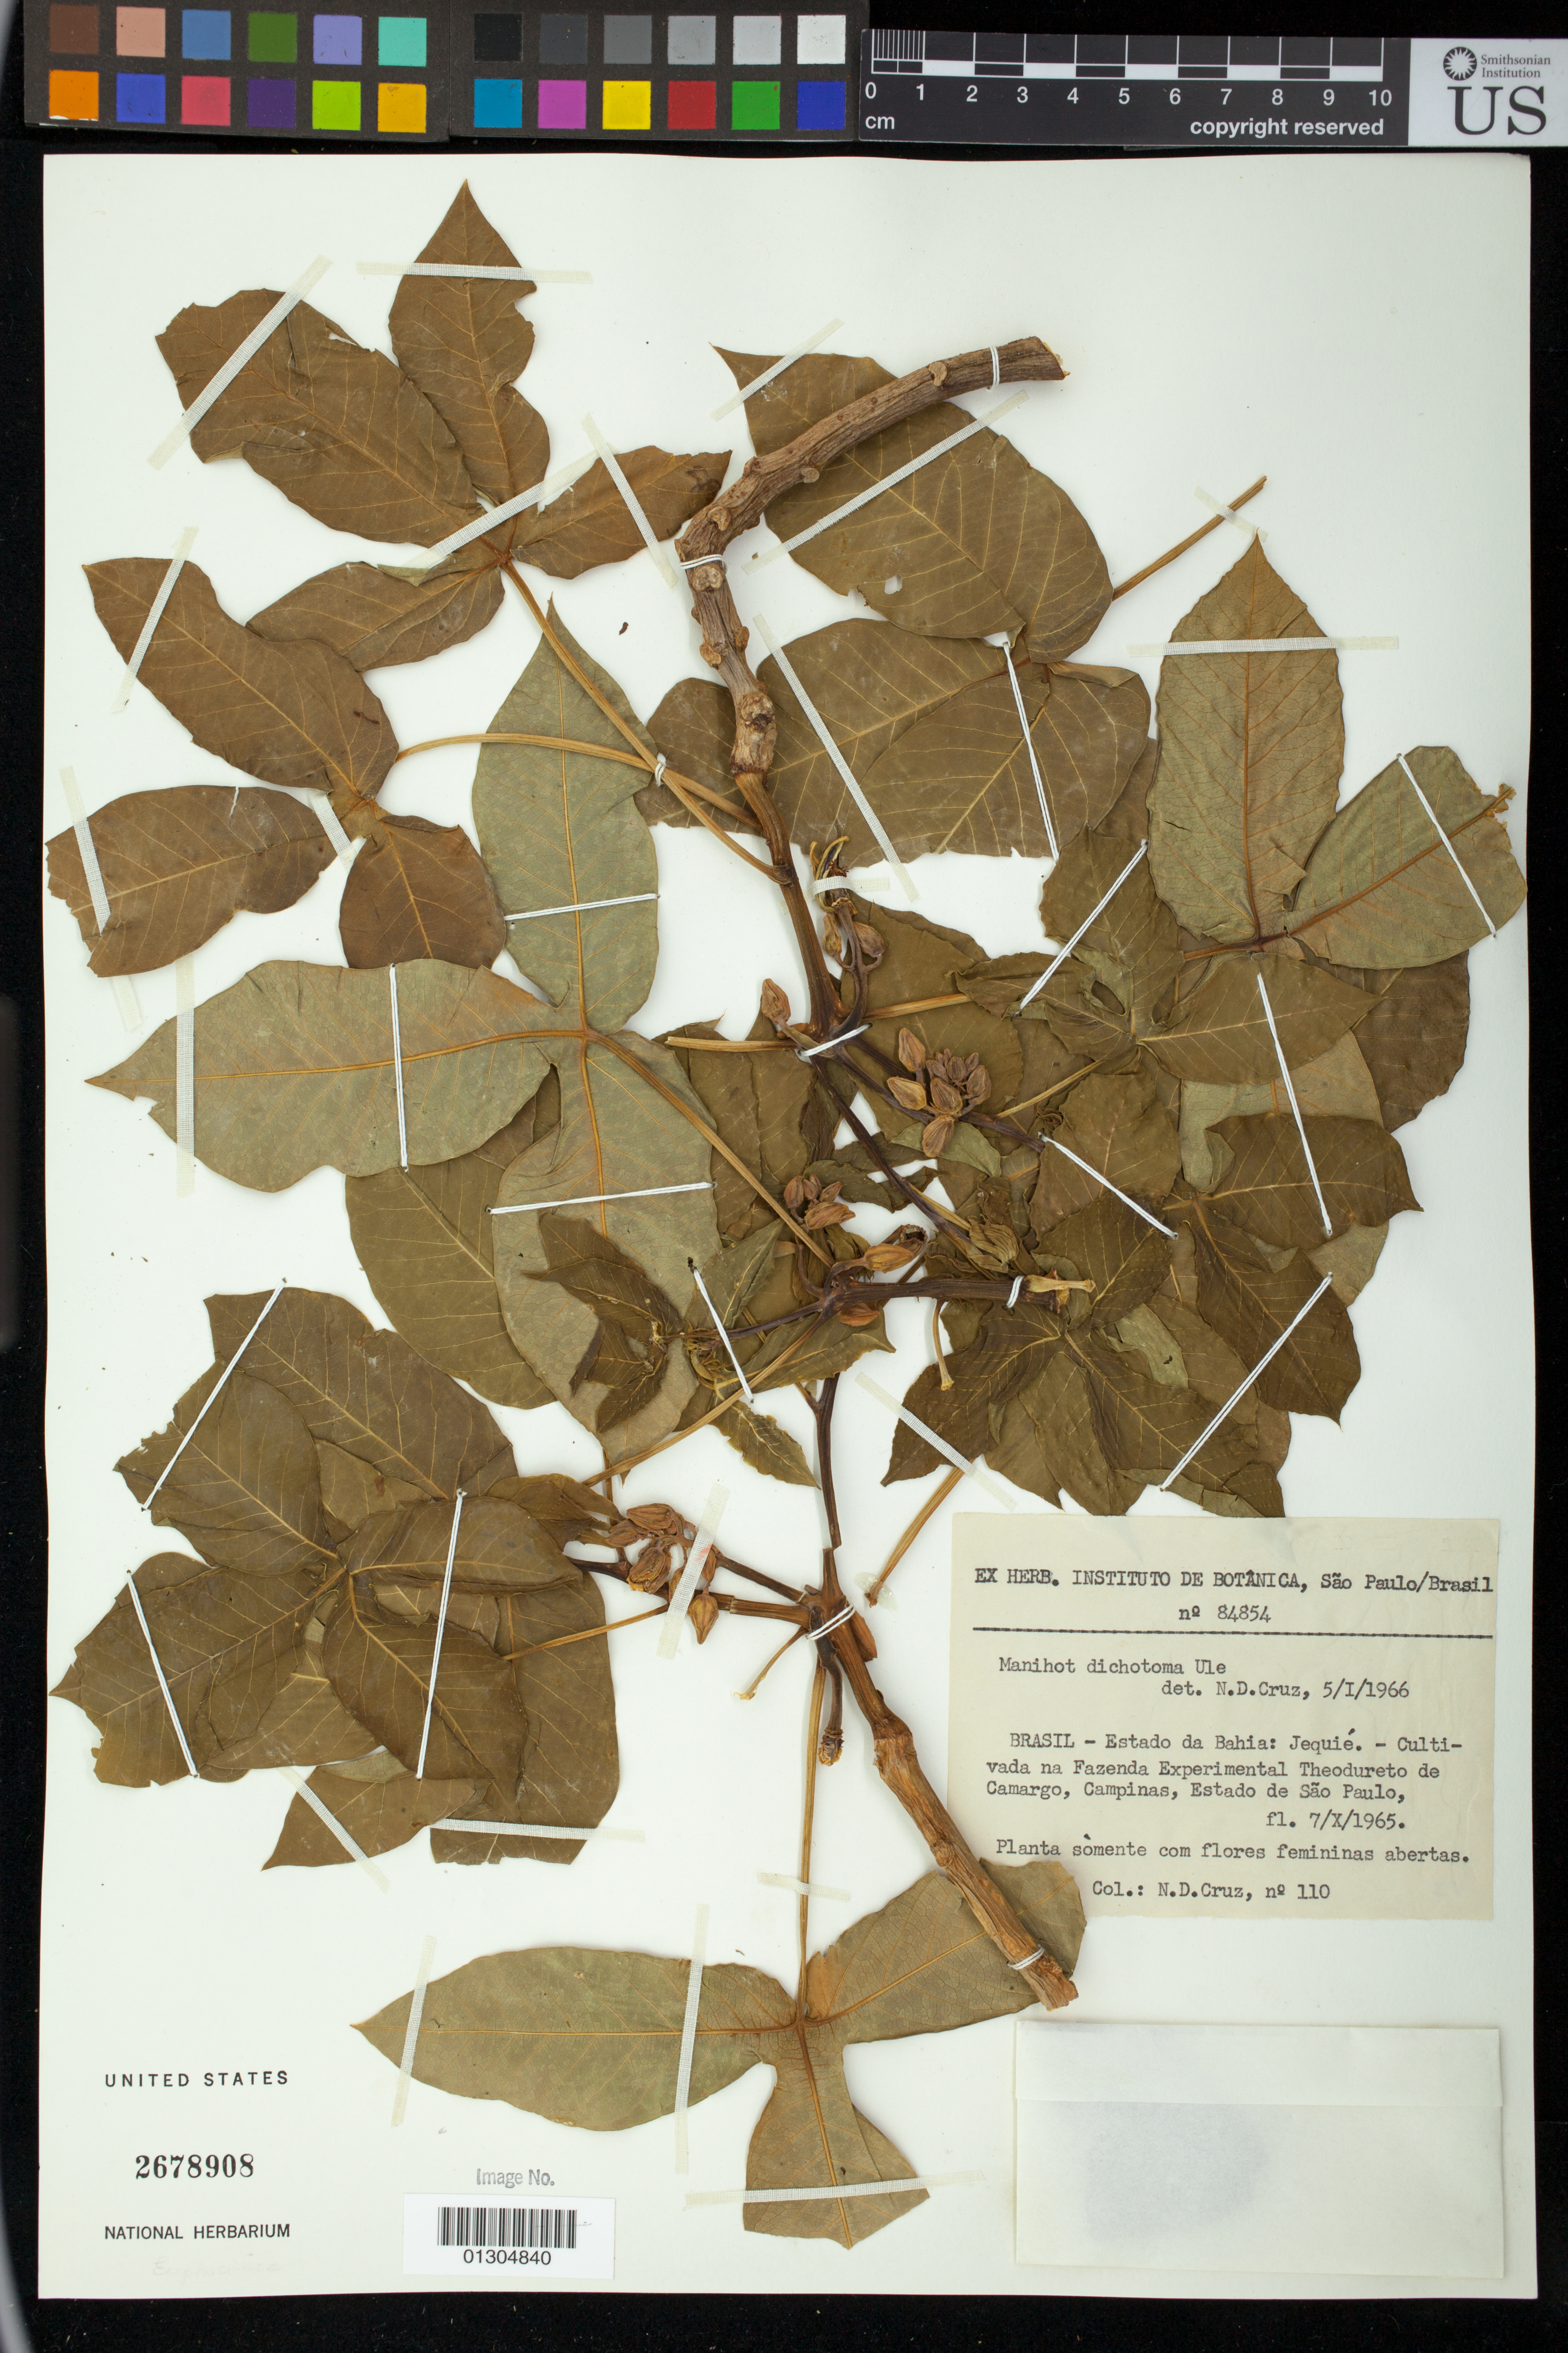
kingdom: Plantae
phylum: Tracheophyta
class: Magnoliopsida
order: Malpighiales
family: Euphorbiaceae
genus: Manihot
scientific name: Manihot dichotoma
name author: Ule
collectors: N. D. Cruz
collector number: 110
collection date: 1965-10-07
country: Brazil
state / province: Sao Paulo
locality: Jequie. Cultivada na Fazenda Experimental Theodureto de Camargo, Campinas,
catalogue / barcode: US 2678908